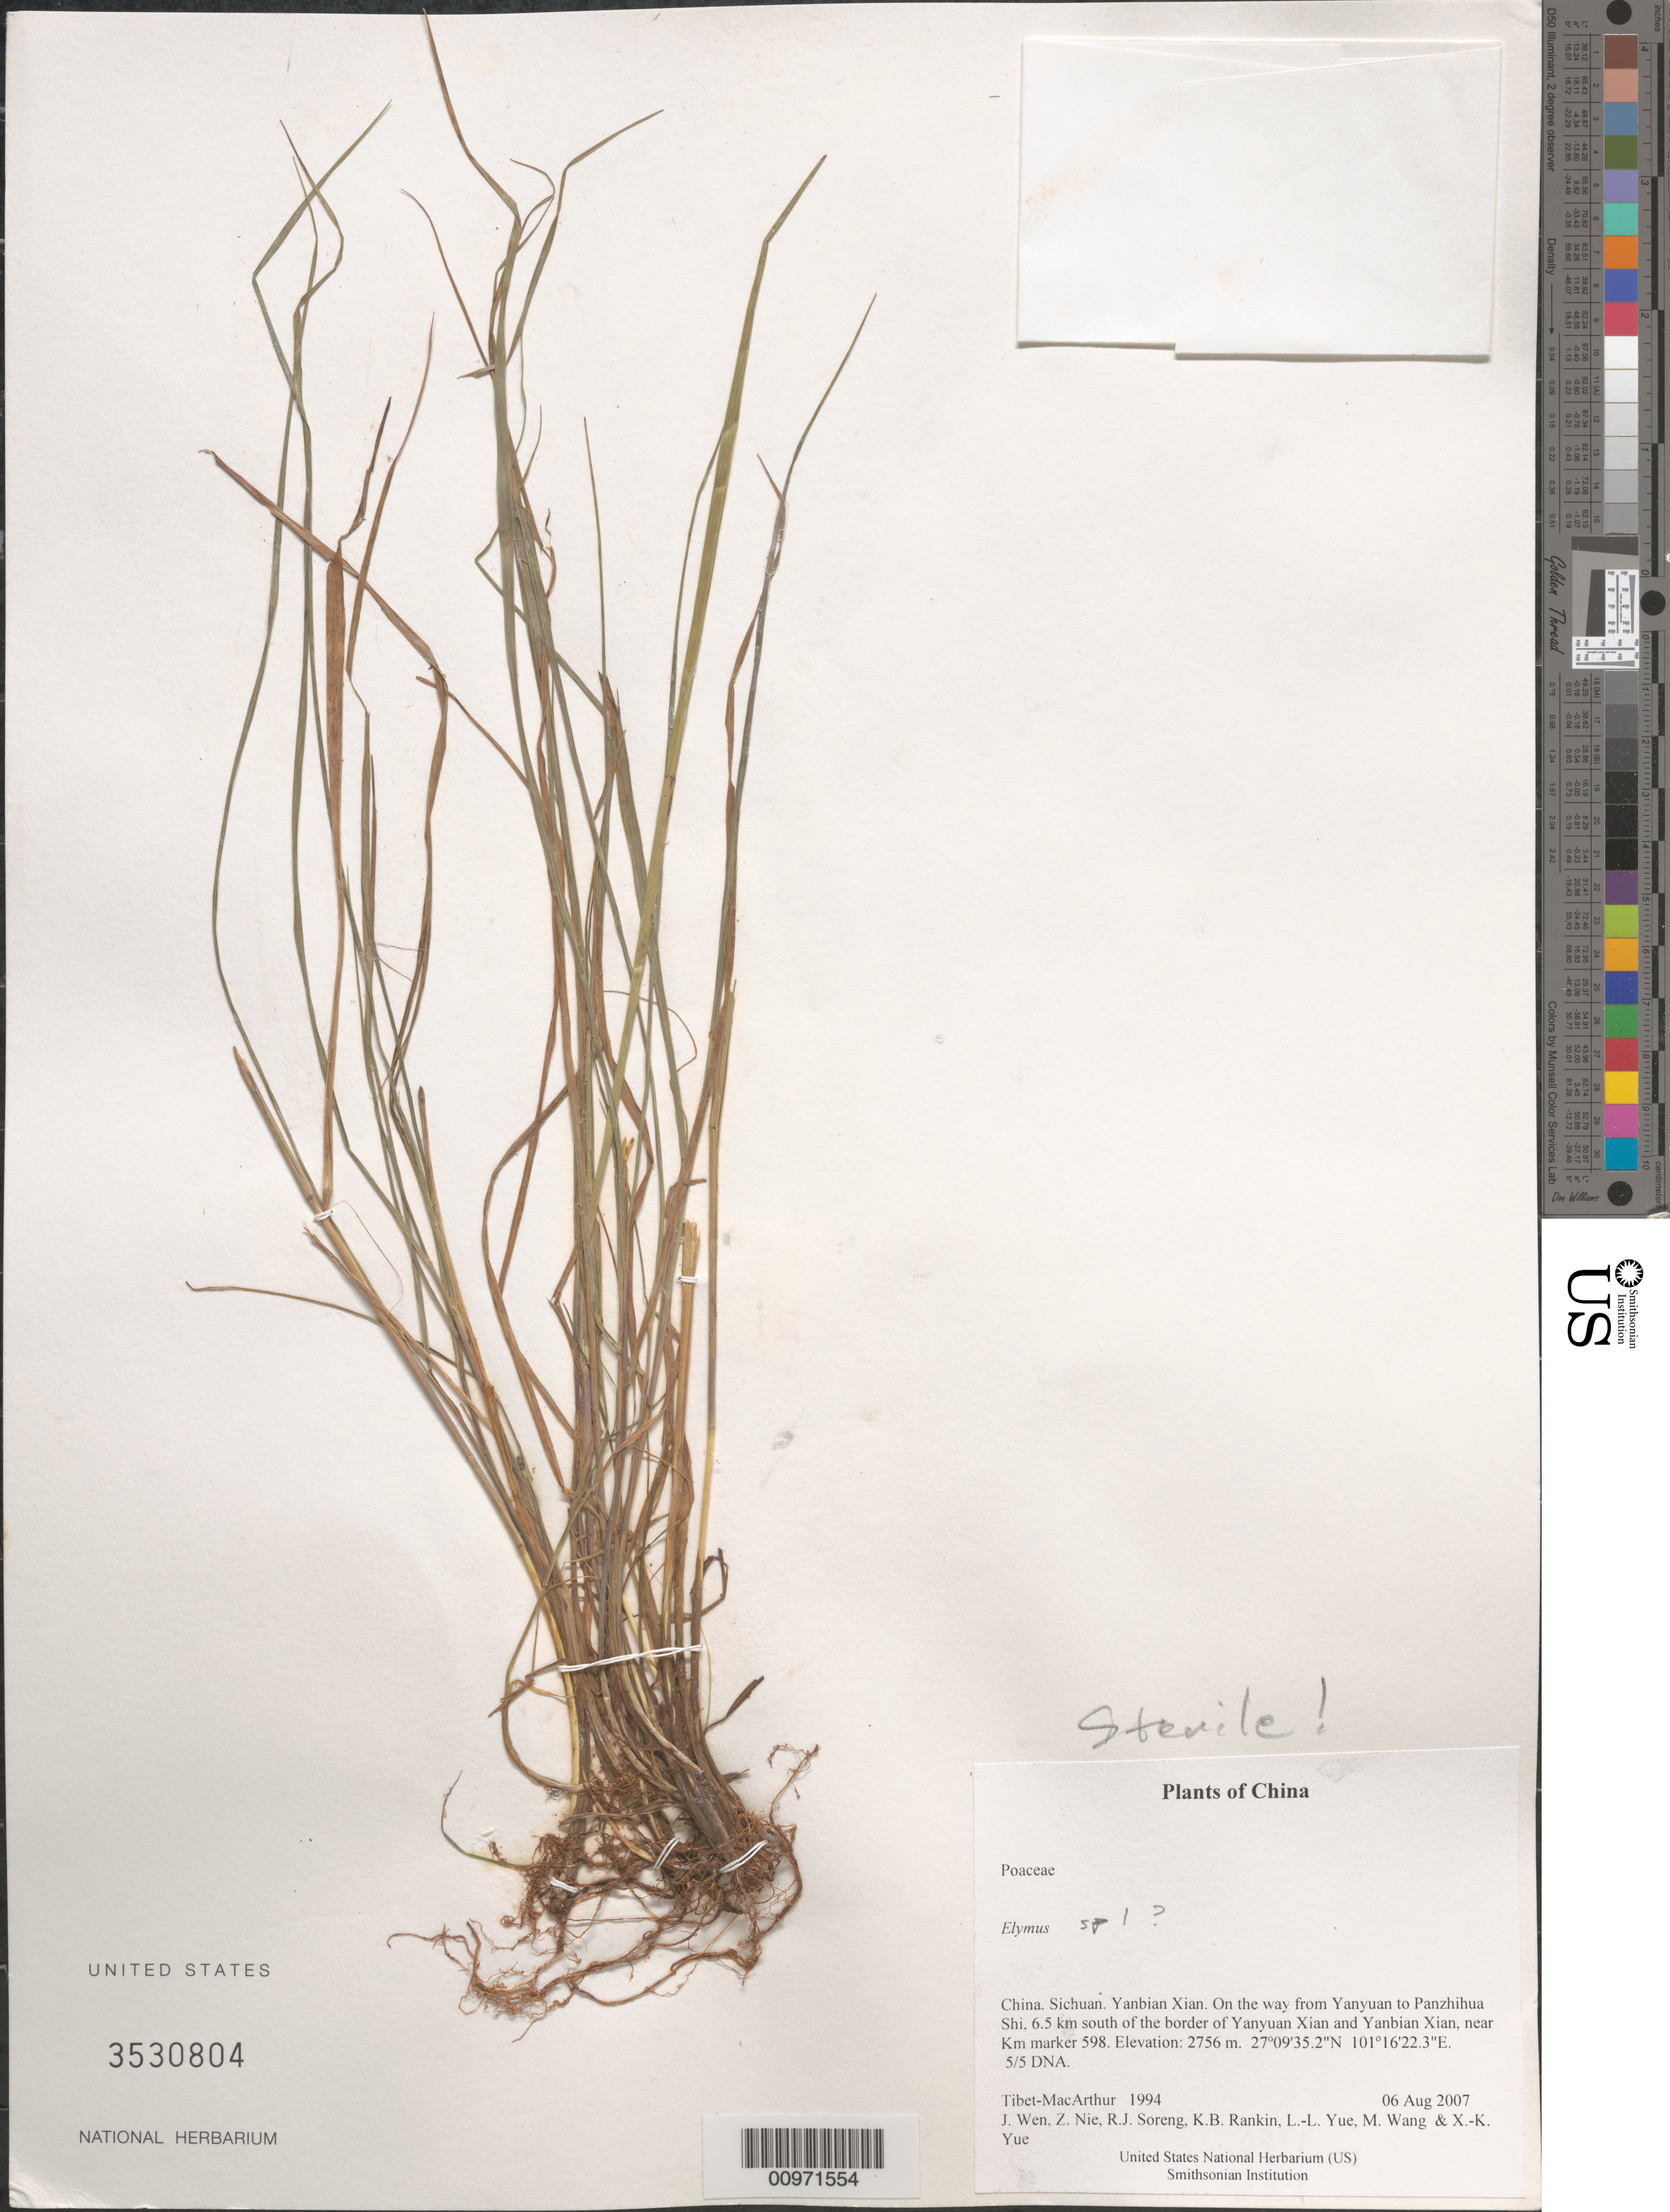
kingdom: Plantae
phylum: Tracheophyta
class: Liliopsida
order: Poales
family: Poaceae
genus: Elymus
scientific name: Elymus sp. 1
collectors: Tibet-MacArthur, J. Wen, Z. Nie, R. J. Soreng, K. Rankin, L. Yue, M. Wang & X. Yue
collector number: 1994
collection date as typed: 06 Aug 2007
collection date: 2007-08-06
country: China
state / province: Sichuan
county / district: Yanbian Xian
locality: On the way from Yanyuan to Panzhihua Shi, 6.5 km south of the border of Yanyuan Xian and Yanbian Xian, near Km marker 598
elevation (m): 2756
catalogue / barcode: US 3530804